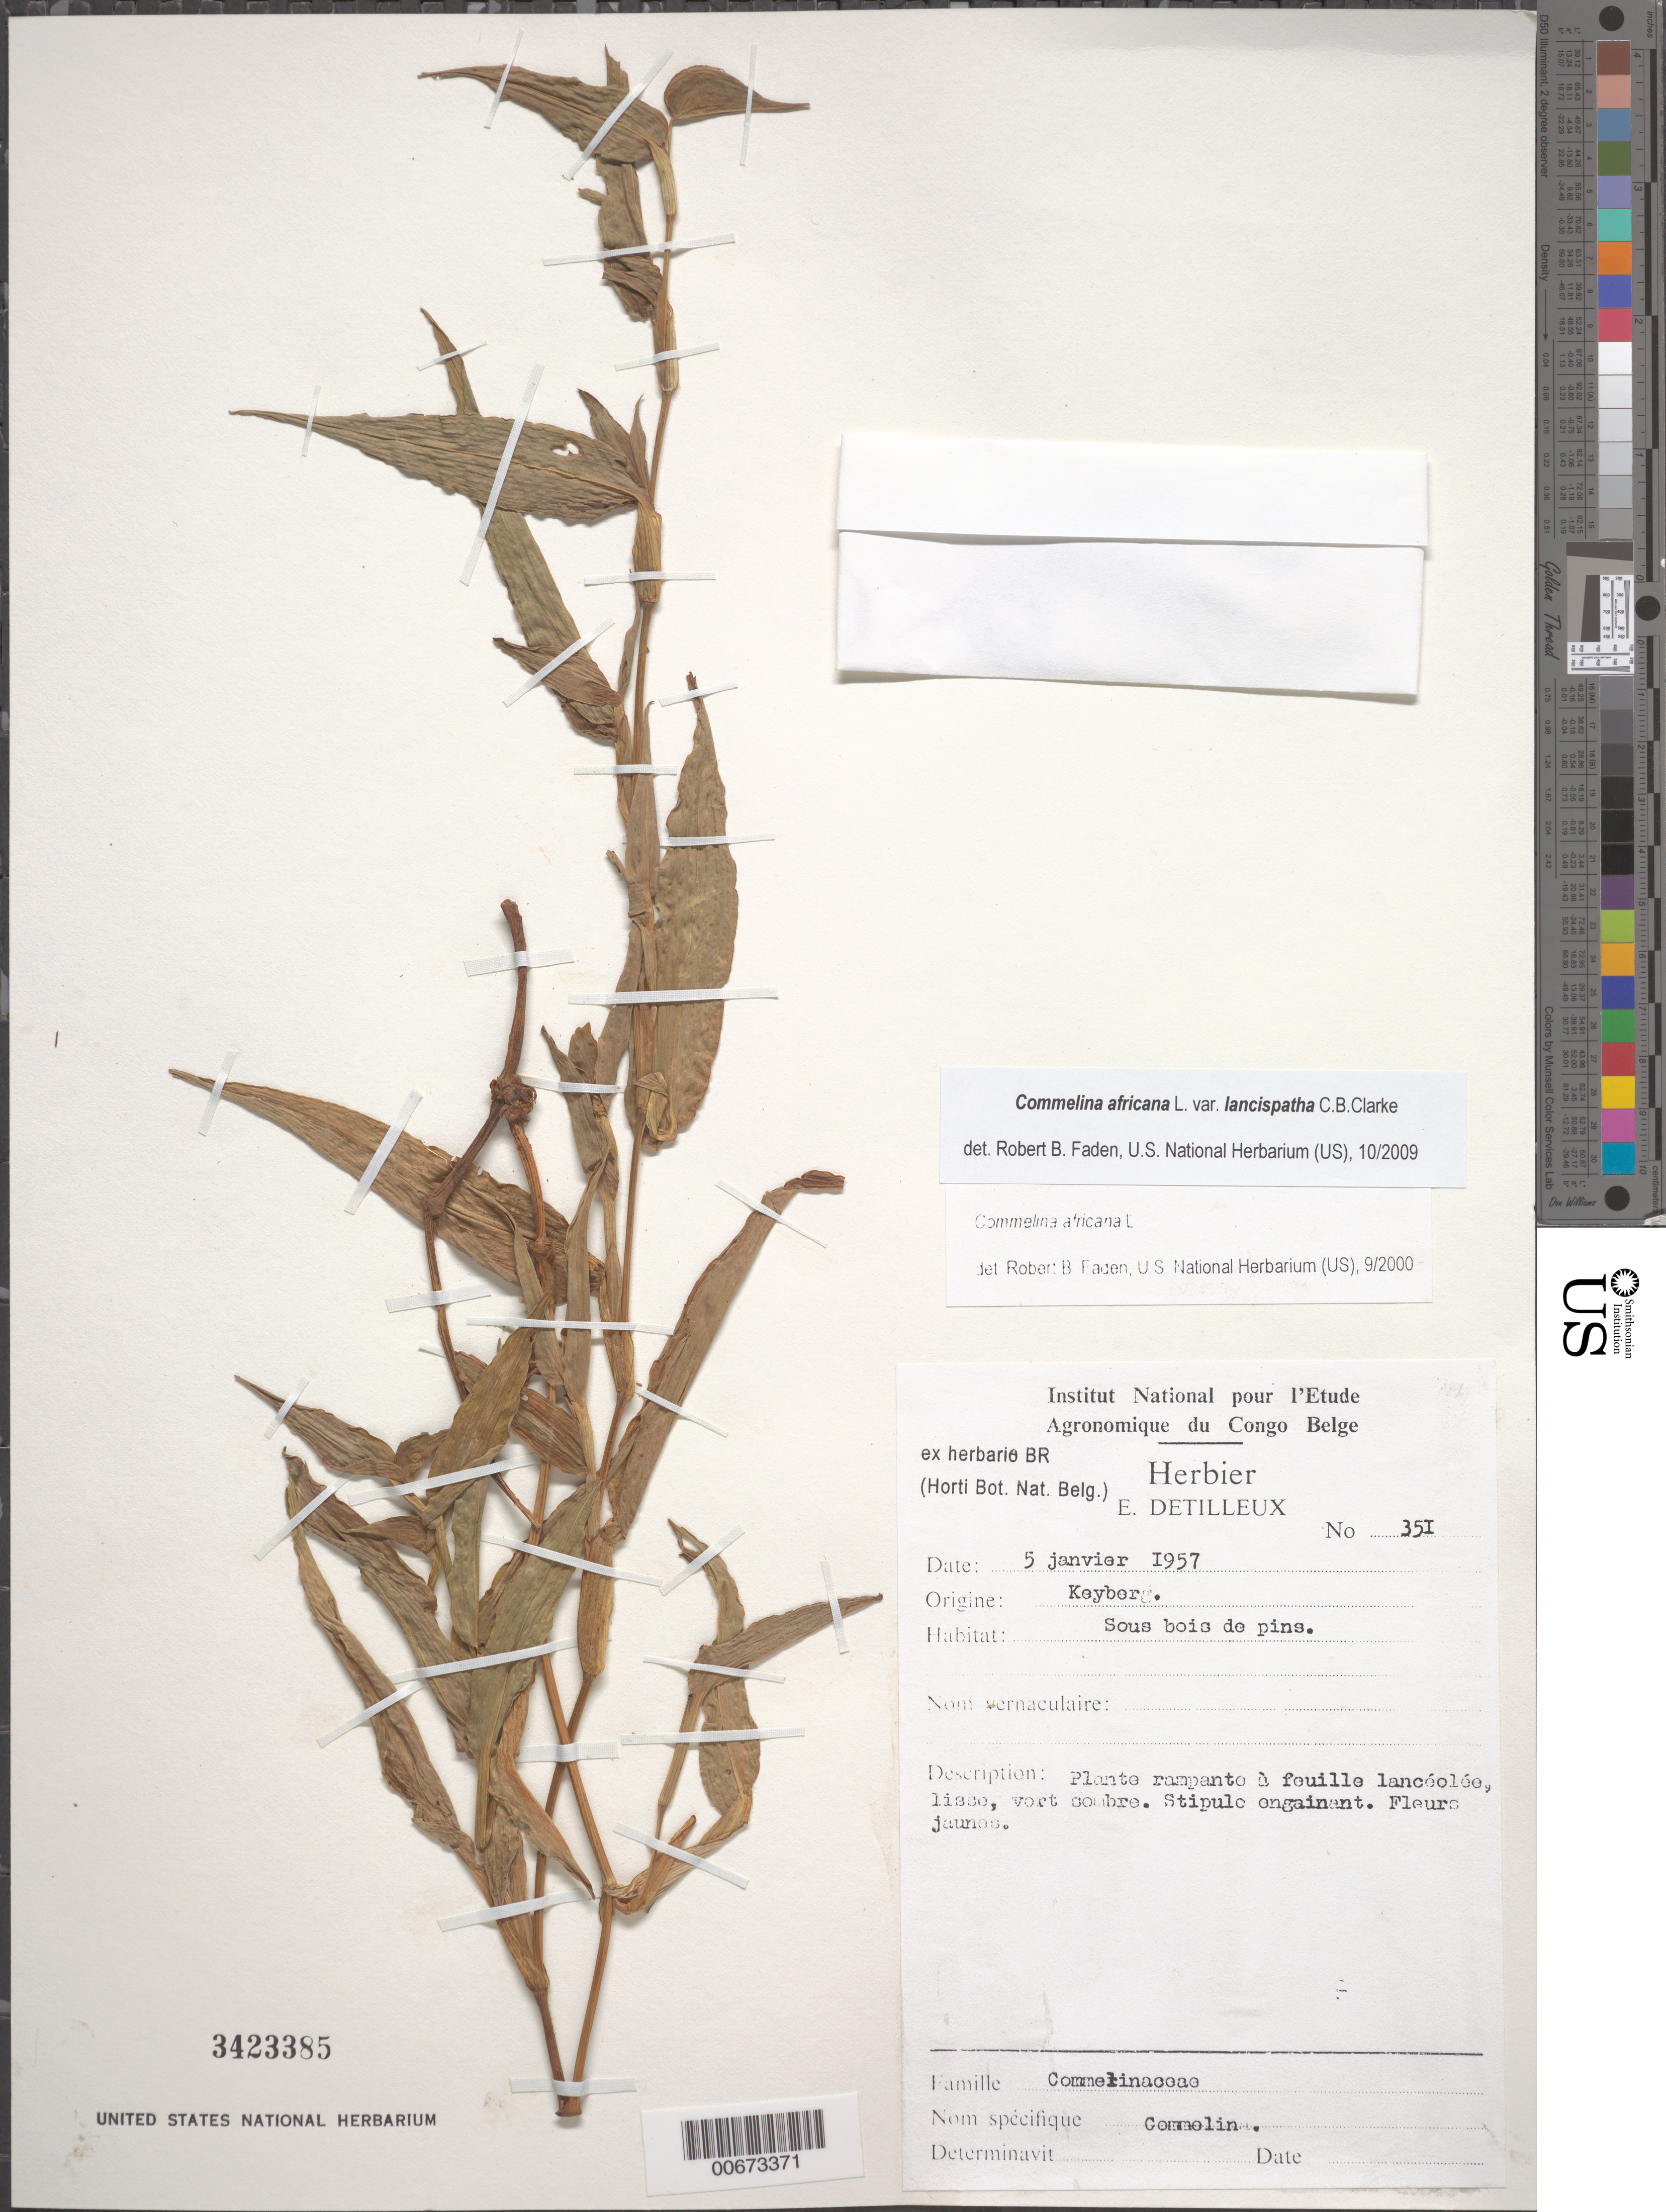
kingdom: Plantae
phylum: Tracheophyta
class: Liliopsida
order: Commelinales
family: Commelinaceae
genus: Commelina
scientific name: Commelina africana var. lancispatha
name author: C.B. Clarke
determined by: Faden, Robert B., (US), Smithsonian Institution - National Museum of Natural History (UNITED STATES)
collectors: E. Detilleux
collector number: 351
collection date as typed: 05 Jan 1957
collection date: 1957-01-05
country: Congo, Democratic Republic of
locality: Keyberg.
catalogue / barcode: US 3423385